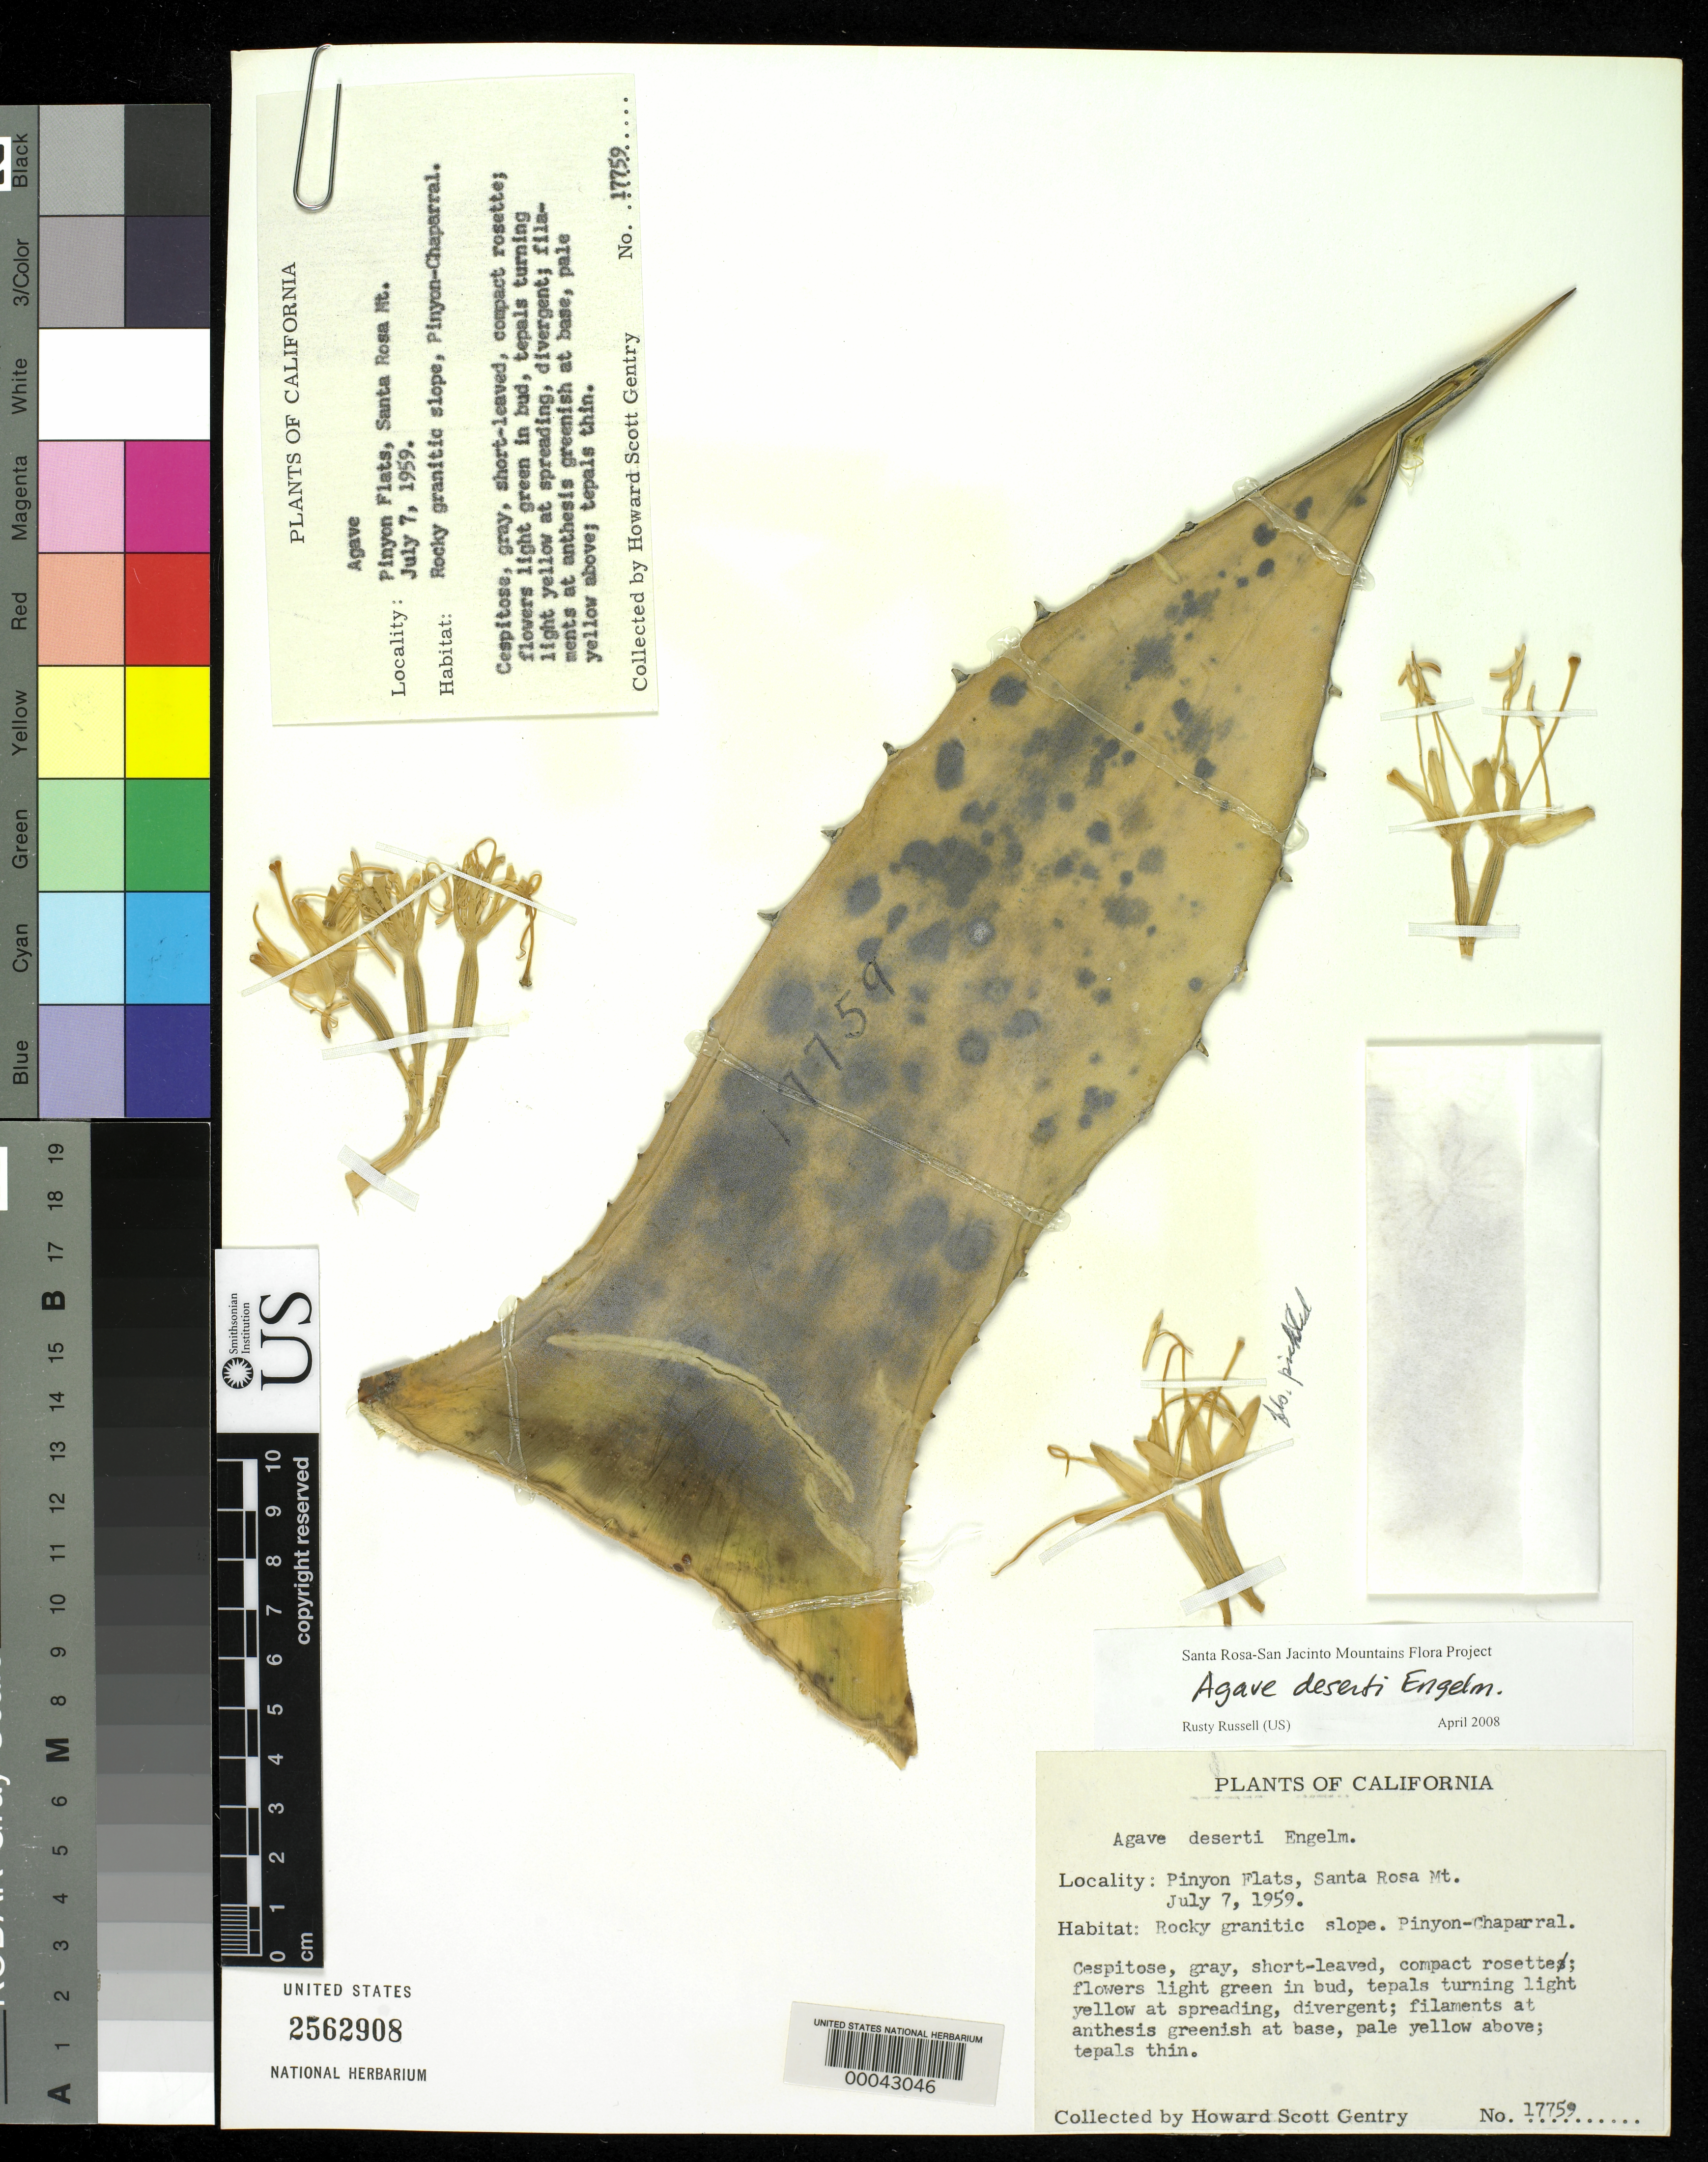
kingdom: Plantae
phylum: Tracheophyta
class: Liliopsida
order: Asparagales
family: Asparagaceae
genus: Agave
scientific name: Agave deserti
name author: Engelm.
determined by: Russell, George F., (UNITED STATES)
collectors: H. S. Gentry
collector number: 17759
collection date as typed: July 7, 1959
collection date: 1959-07-07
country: United States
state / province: California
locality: Pinyon Flats, Sta. Rosa Mt.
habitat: Rocky granitic slope.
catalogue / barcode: US 2562908